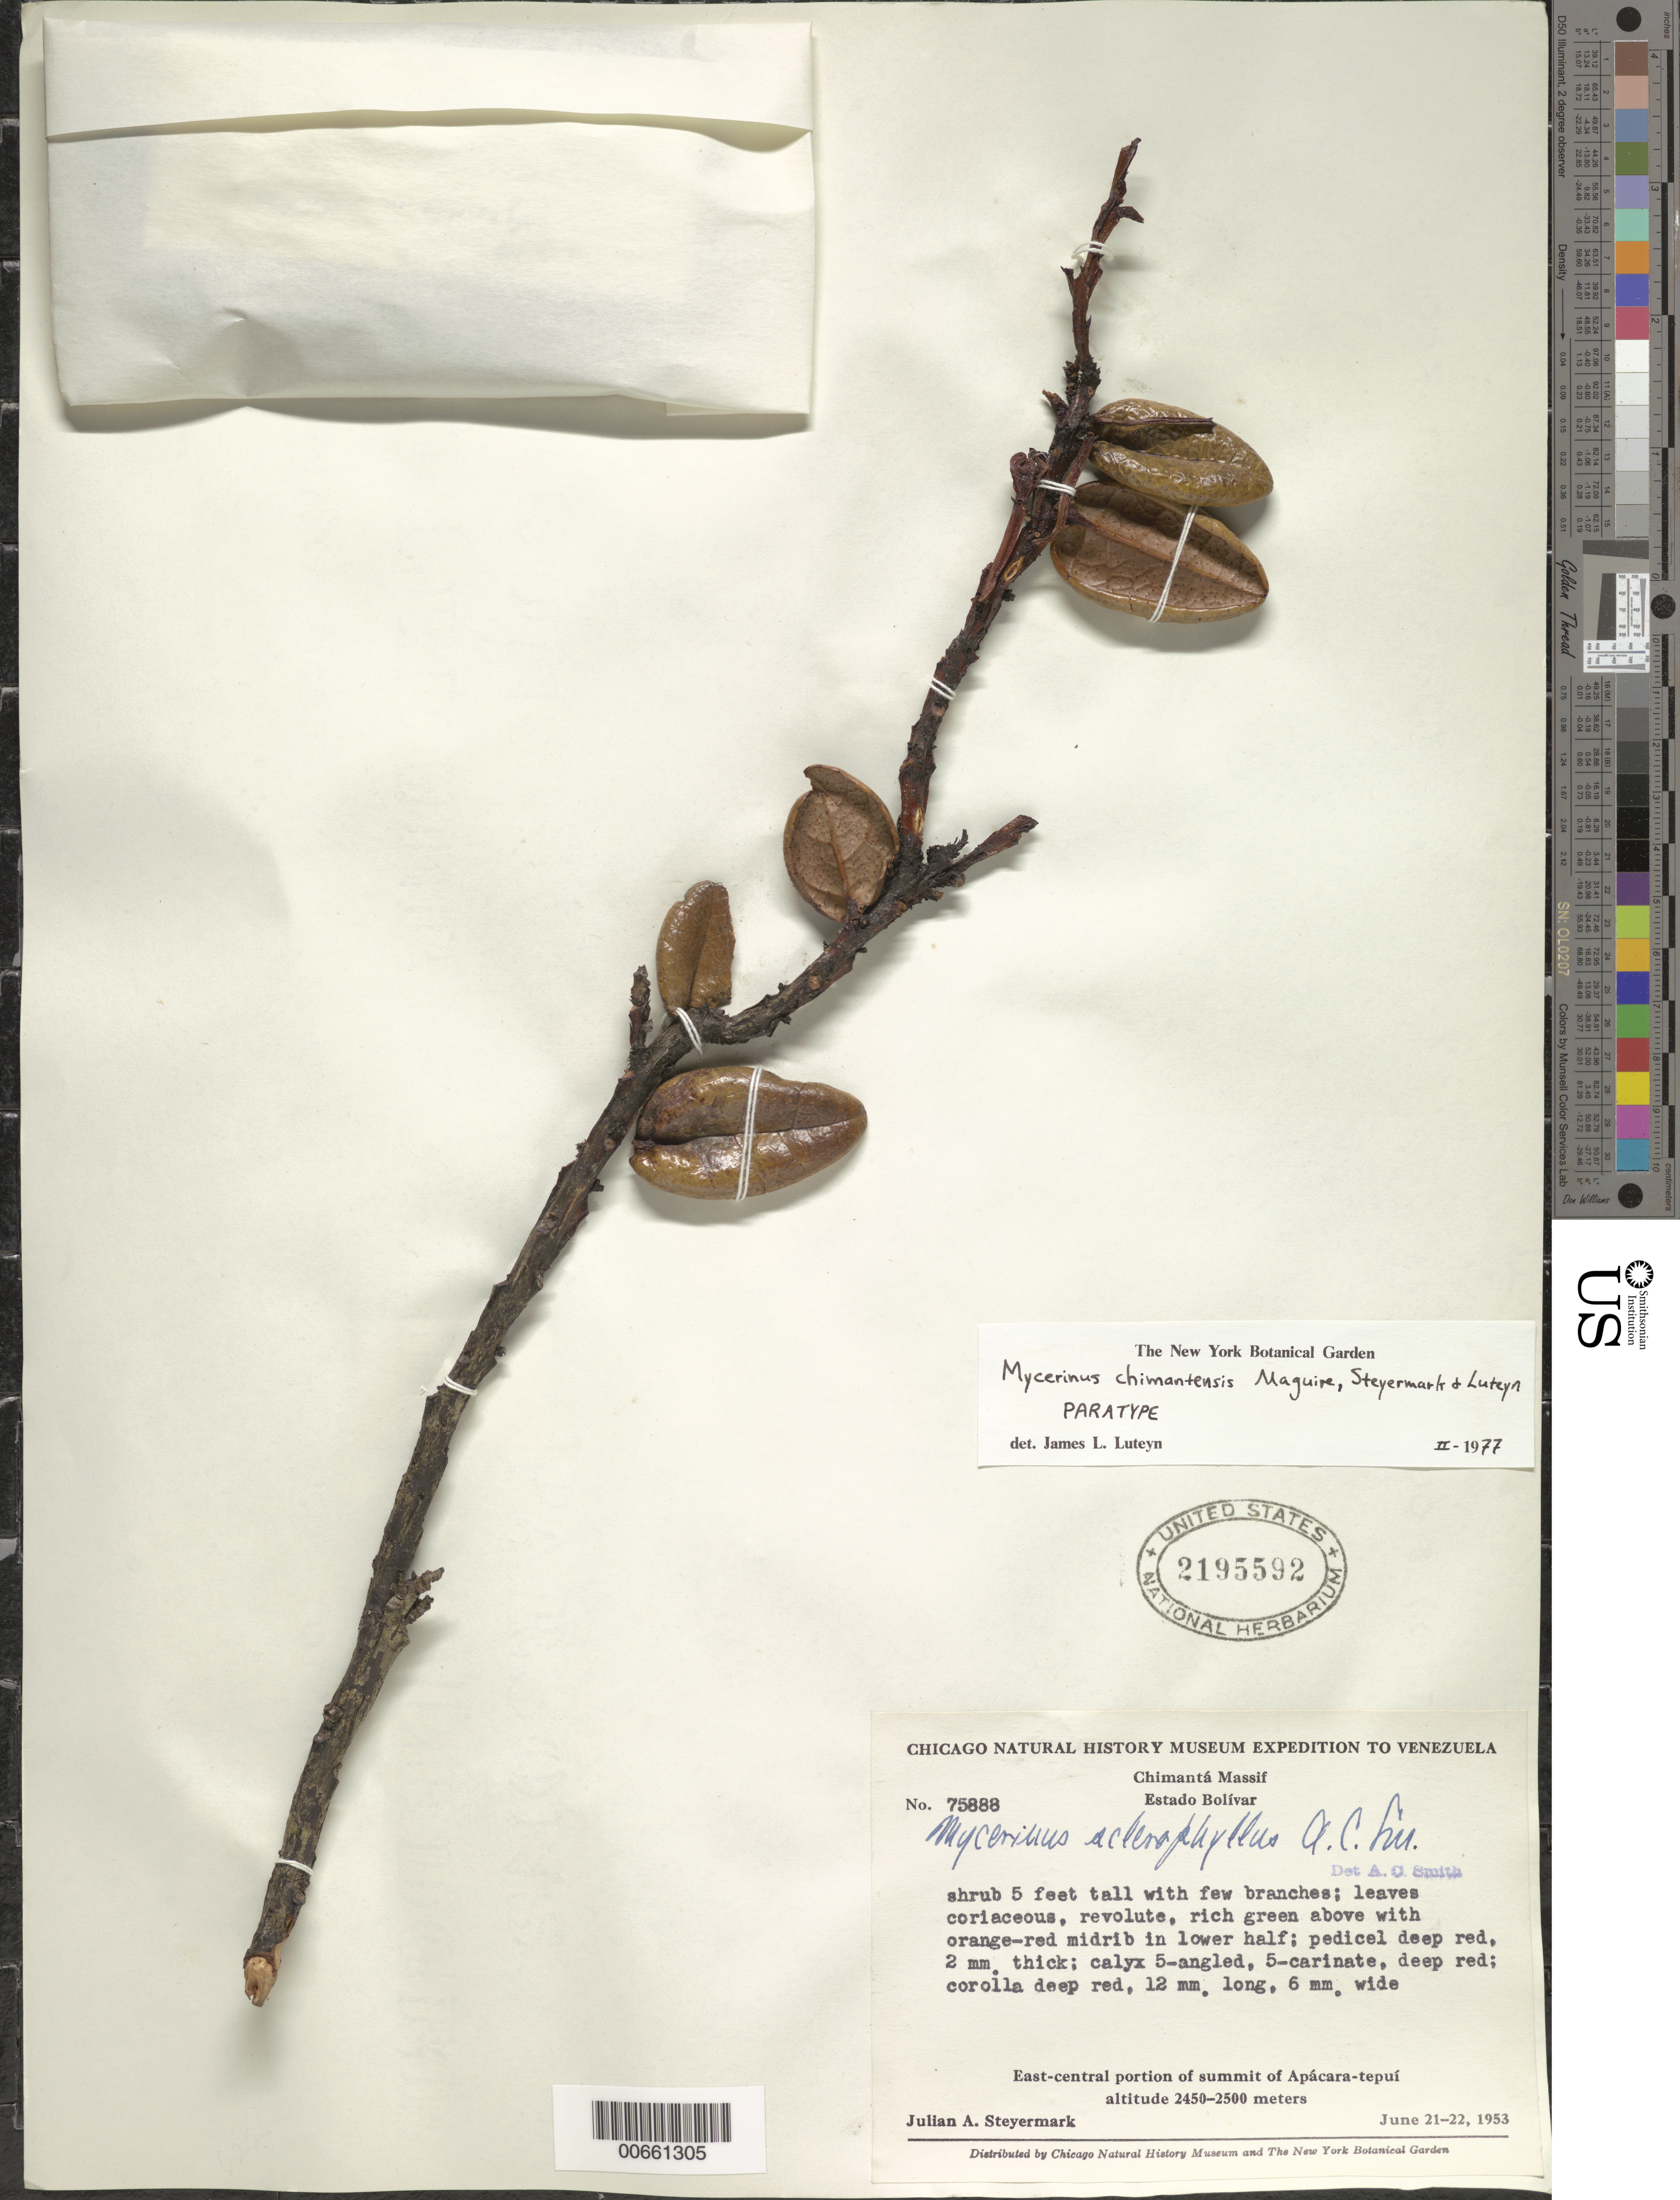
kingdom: Plantae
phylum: Tracheophyta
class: Magnoliopsida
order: Ericales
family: Ericaceae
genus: Mycerinus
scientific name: Mycerinus chimantensis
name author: Maguire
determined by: Luteyn, J. L.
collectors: J. Steyermark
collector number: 75888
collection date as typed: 21-Jun-53 to 22-Jun-53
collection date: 1953-06-21/1953-06-22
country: Venezuela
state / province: Bolívar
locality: Chimantá Massif, Apácara-tepuí, east-central part of summit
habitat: East-central summit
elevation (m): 2450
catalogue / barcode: US 2195592